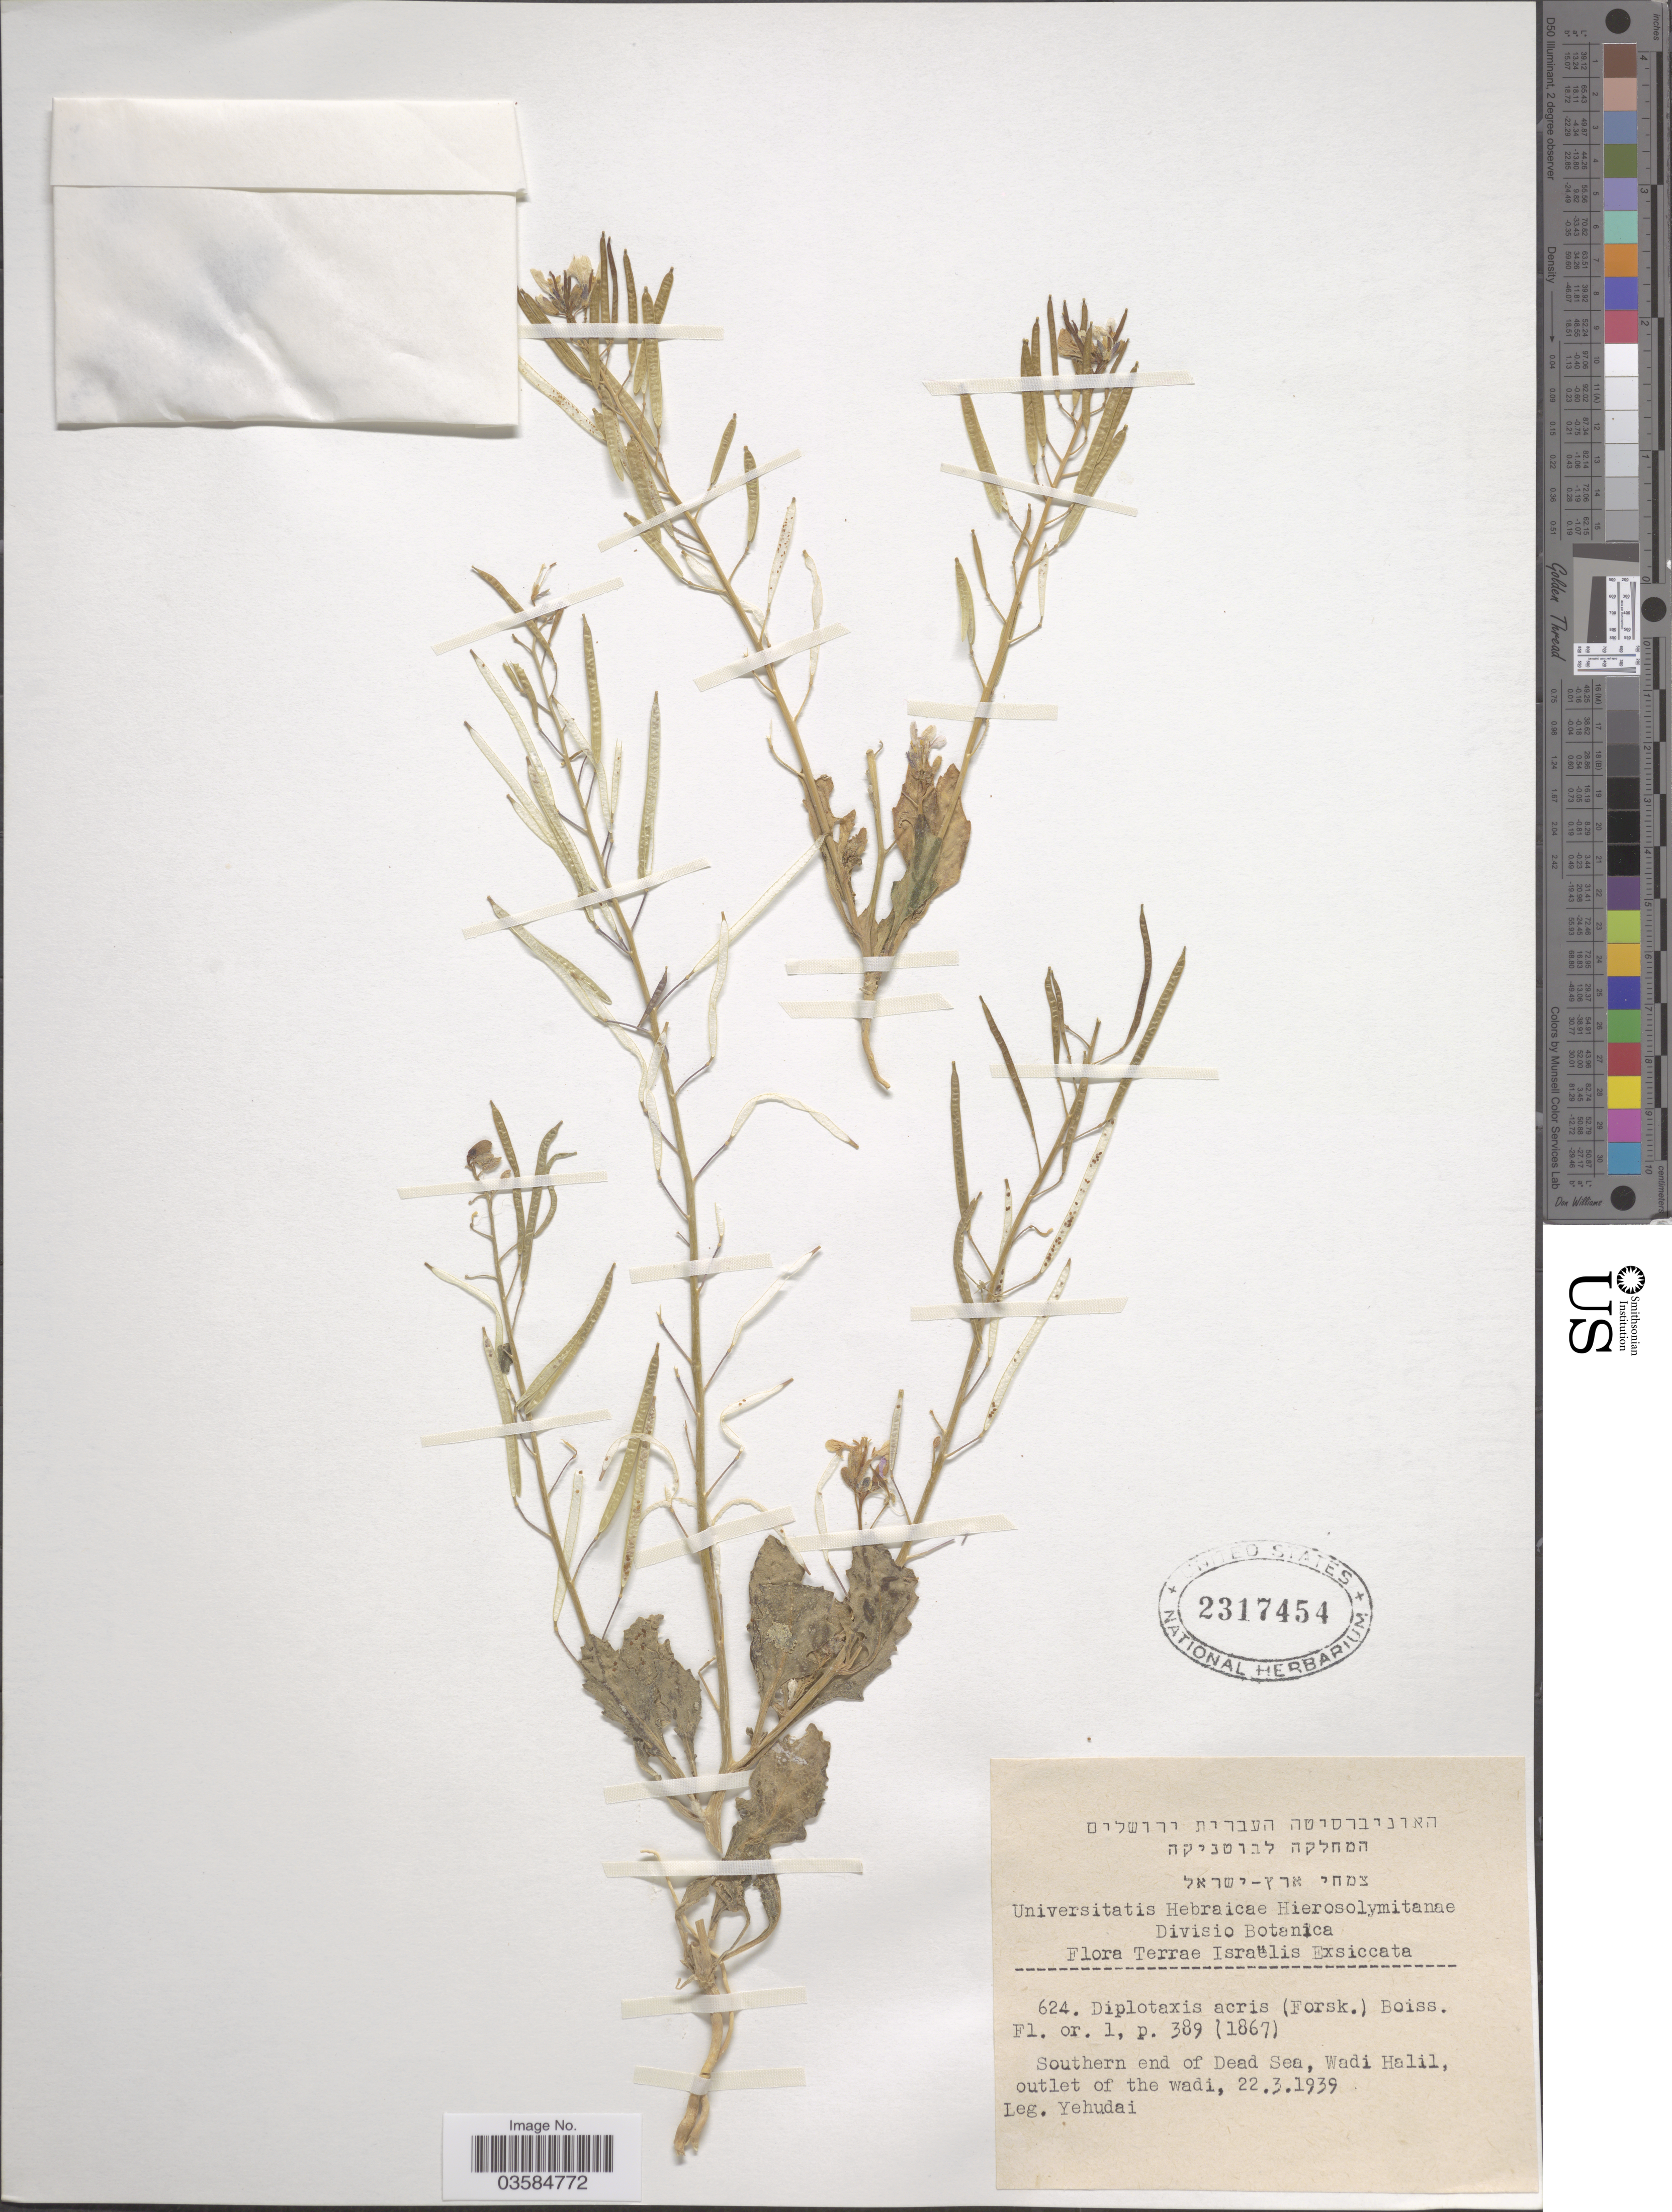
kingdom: Plantae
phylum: Tracheophyta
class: Magnoliopsida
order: Brassicales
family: Brassicaceae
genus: Diplotaxis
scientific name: Diplotaxis acris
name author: (Forssk.) Boiss.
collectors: Yehudai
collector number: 624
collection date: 1939-03-22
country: Israel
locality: Terrae Israëlis. Southern end of Dead Sea, Wadi Halil, outlet of the wadi.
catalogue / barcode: US 2317454